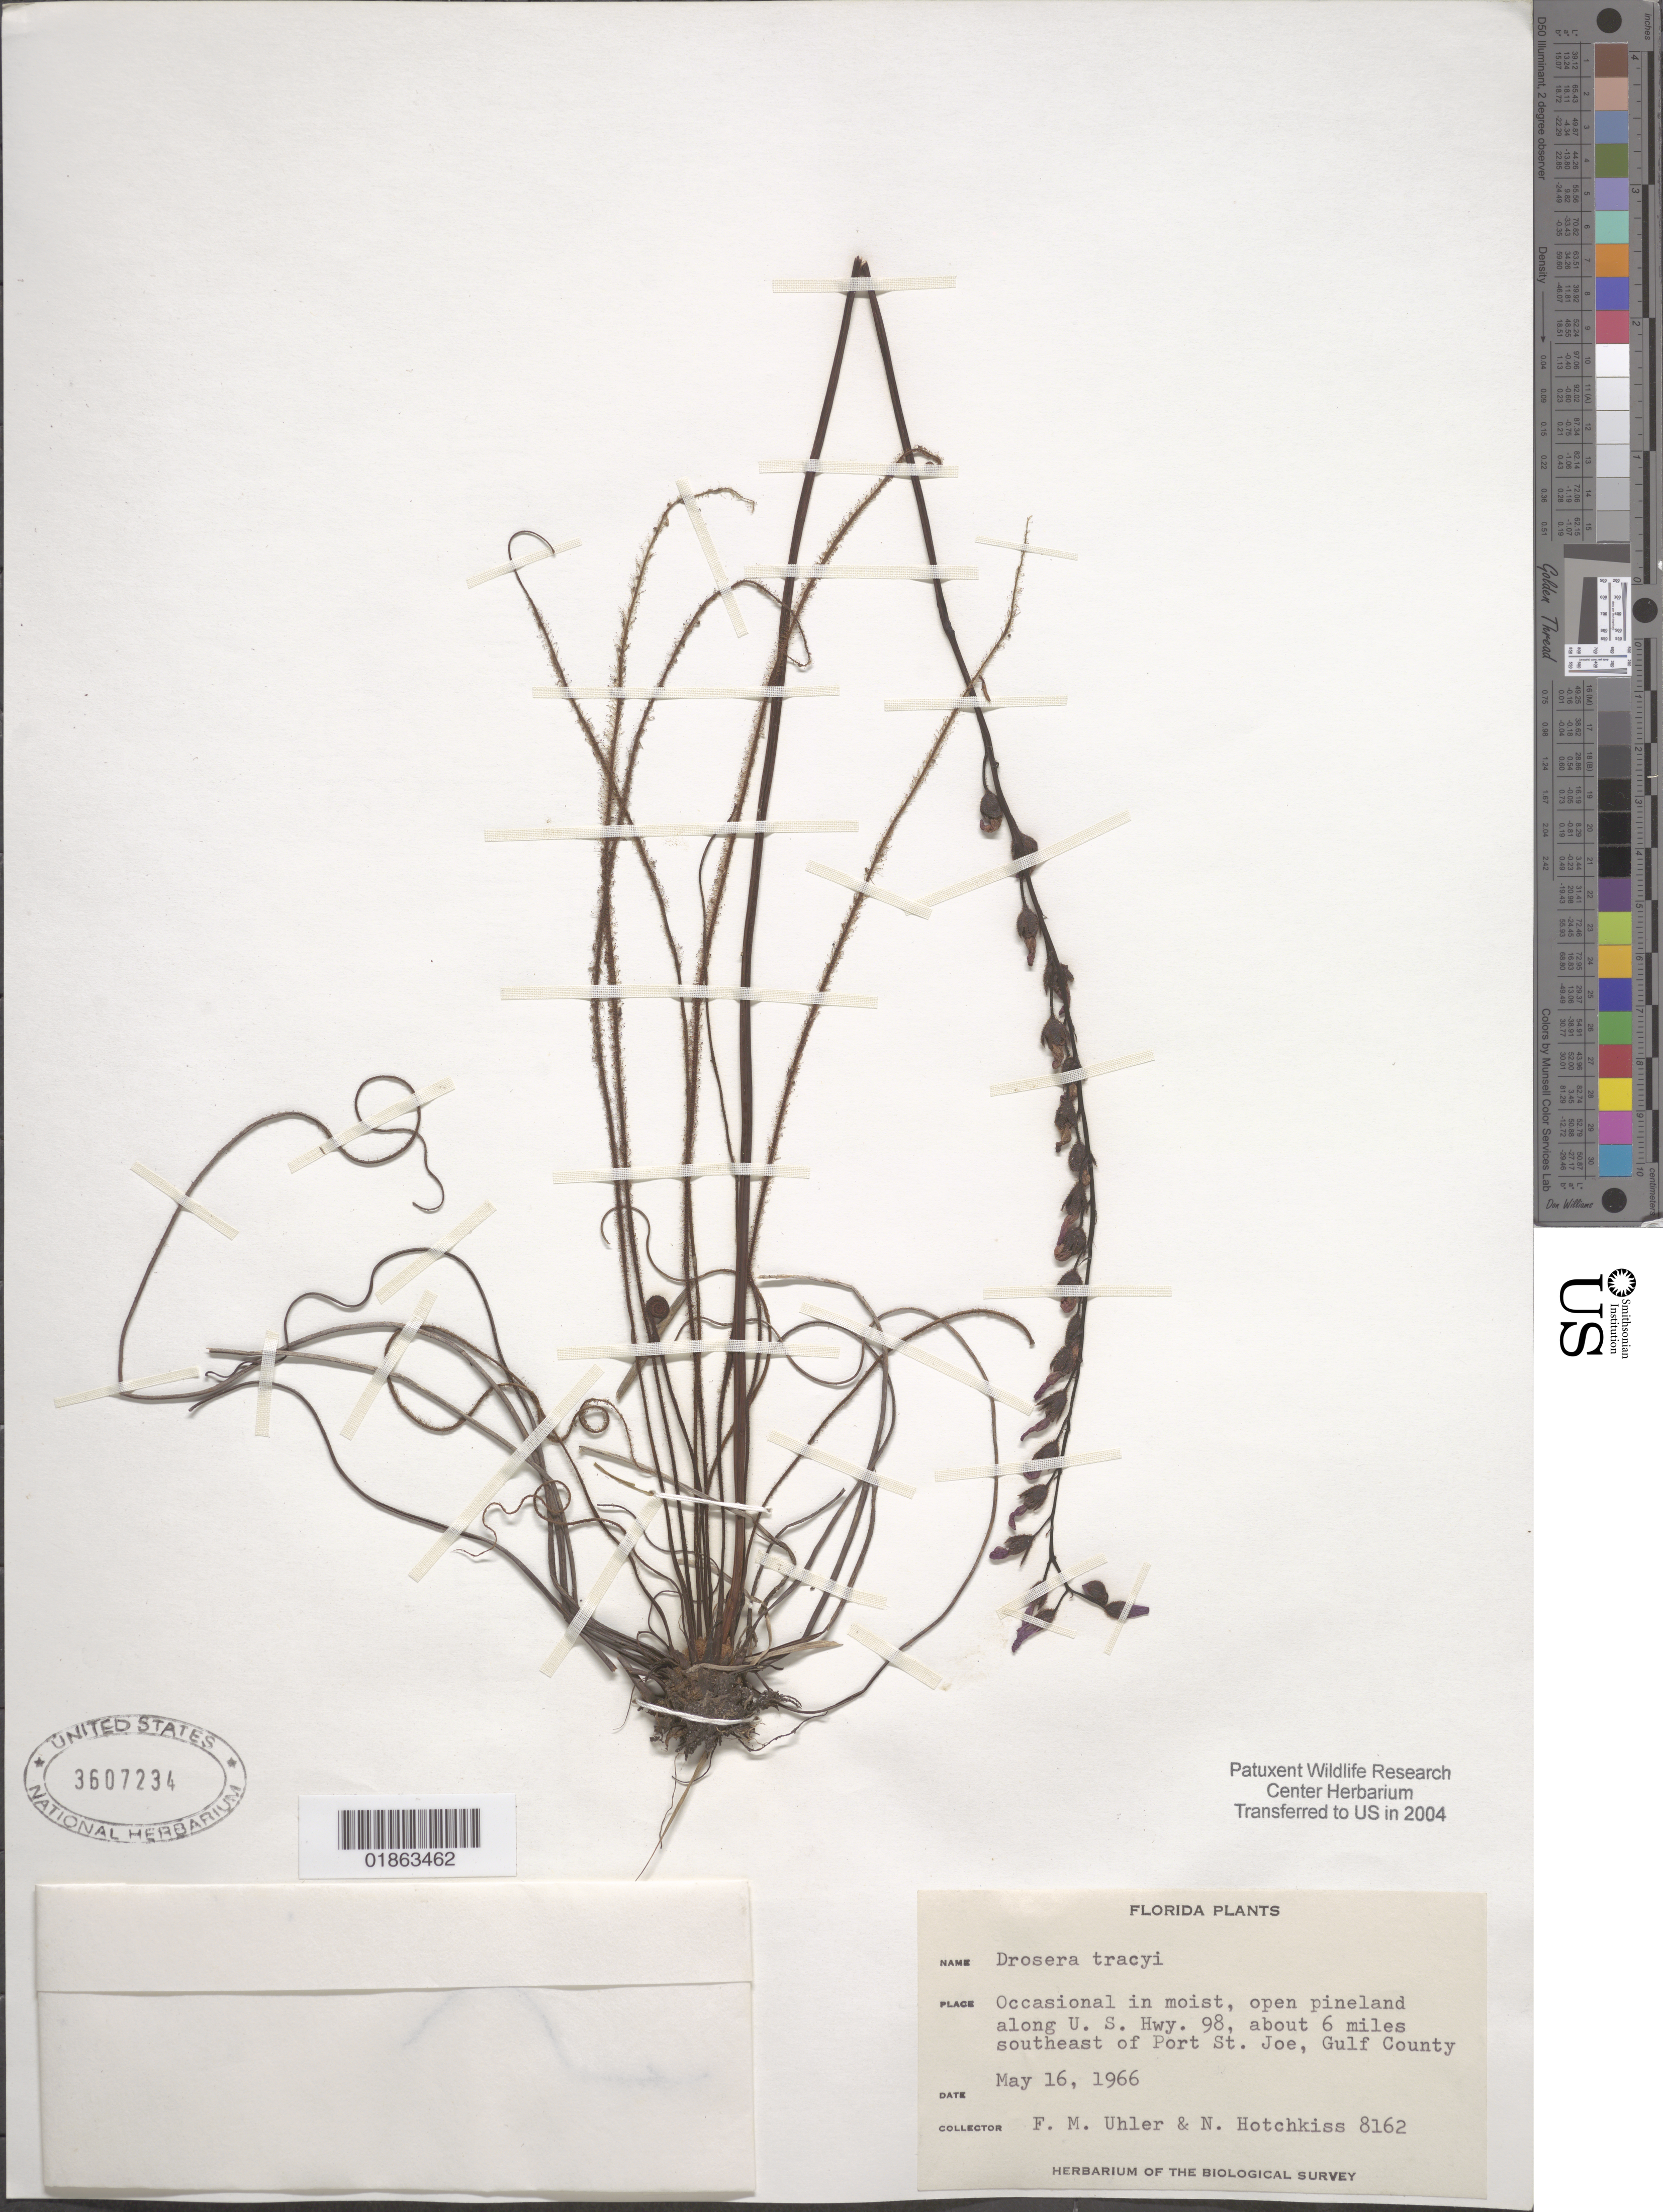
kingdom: Plantae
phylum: Tracheophyta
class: Magnoliopsida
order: Caryophyllales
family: Droseraceae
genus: Drosera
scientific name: Drosera tracyi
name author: Macfarl.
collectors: F. M. Uhler & N. Hotchkiss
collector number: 8162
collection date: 1966-05-16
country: United States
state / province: Florida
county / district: Gulf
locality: Along U.S. Hwy. 98, about 6 miles southeast of Port St. Joe.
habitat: Occasional in moist, open pineland.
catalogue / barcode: US 3607234